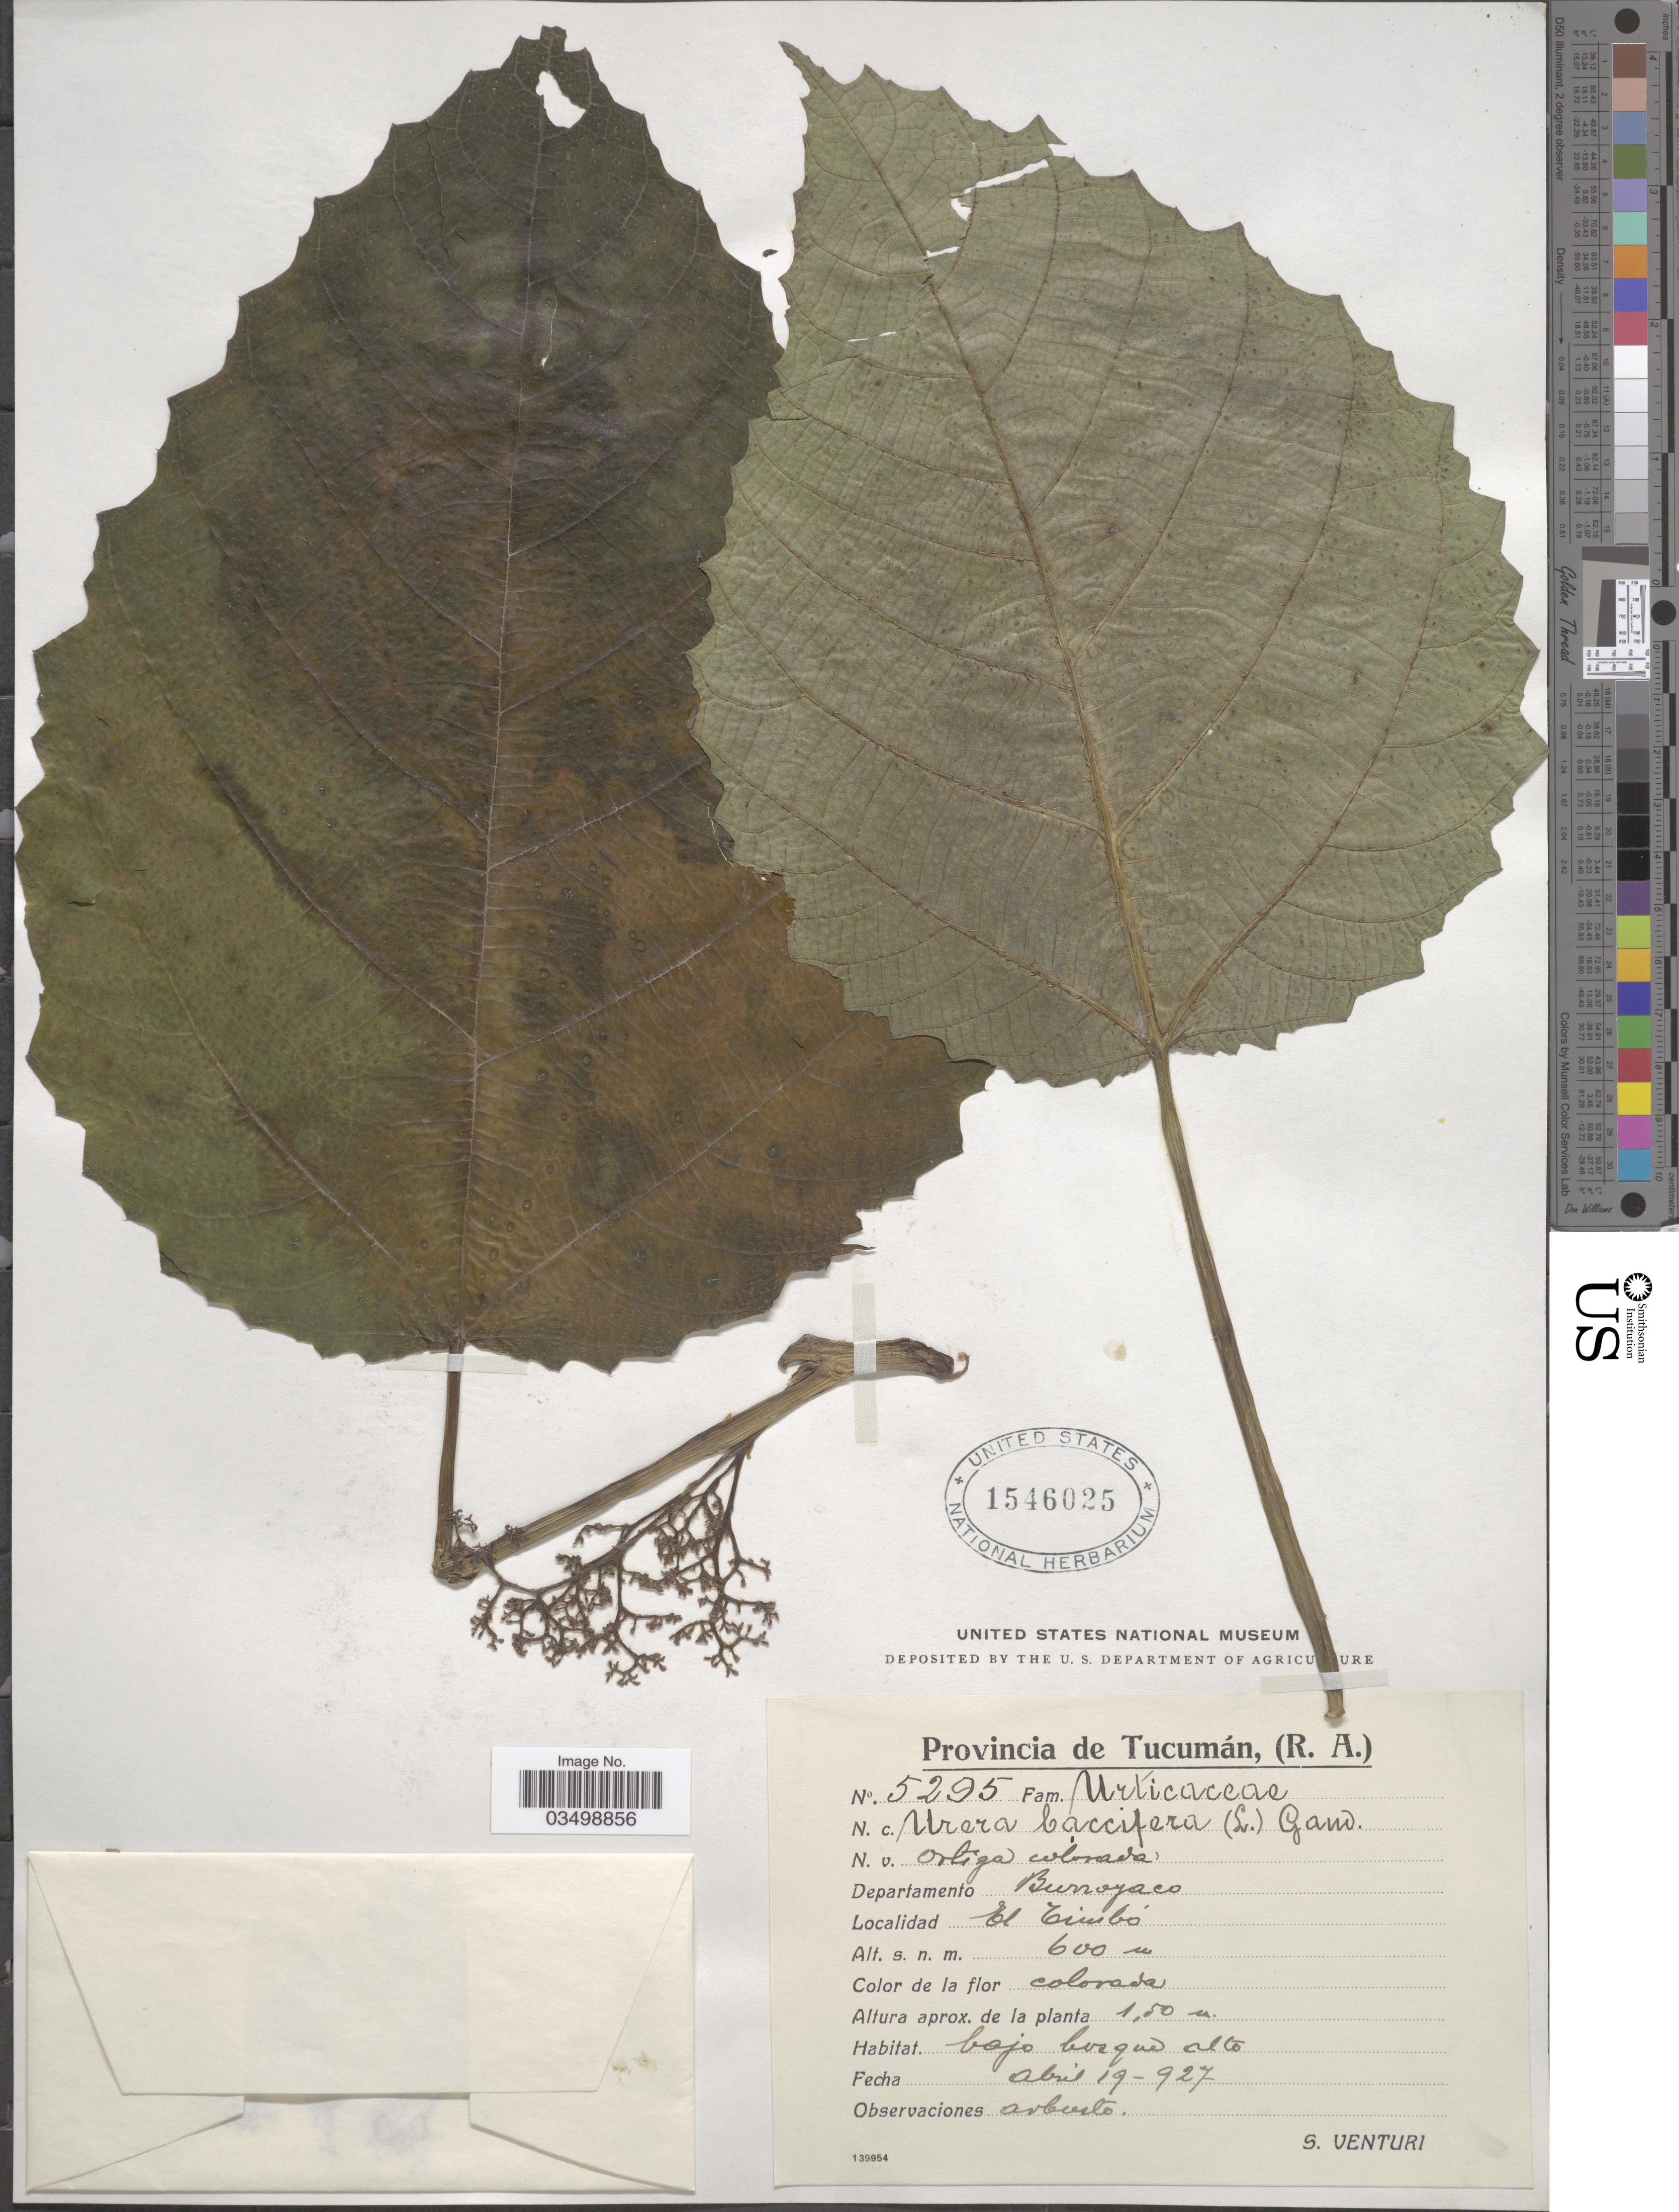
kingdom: Plantae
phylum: Tracheophyta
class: Magnoliopsida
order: Rosales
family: Urticaceae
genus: Urera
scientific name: Urera baccifera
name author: (L.) Gaudich. ex Wedd.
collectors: S. Venturi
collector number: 5295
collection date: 1927-04-19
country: Argentina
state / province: Tucuman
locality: Departamento Burroyaco. El Timbo.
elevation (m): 600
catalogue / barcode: US 1546025